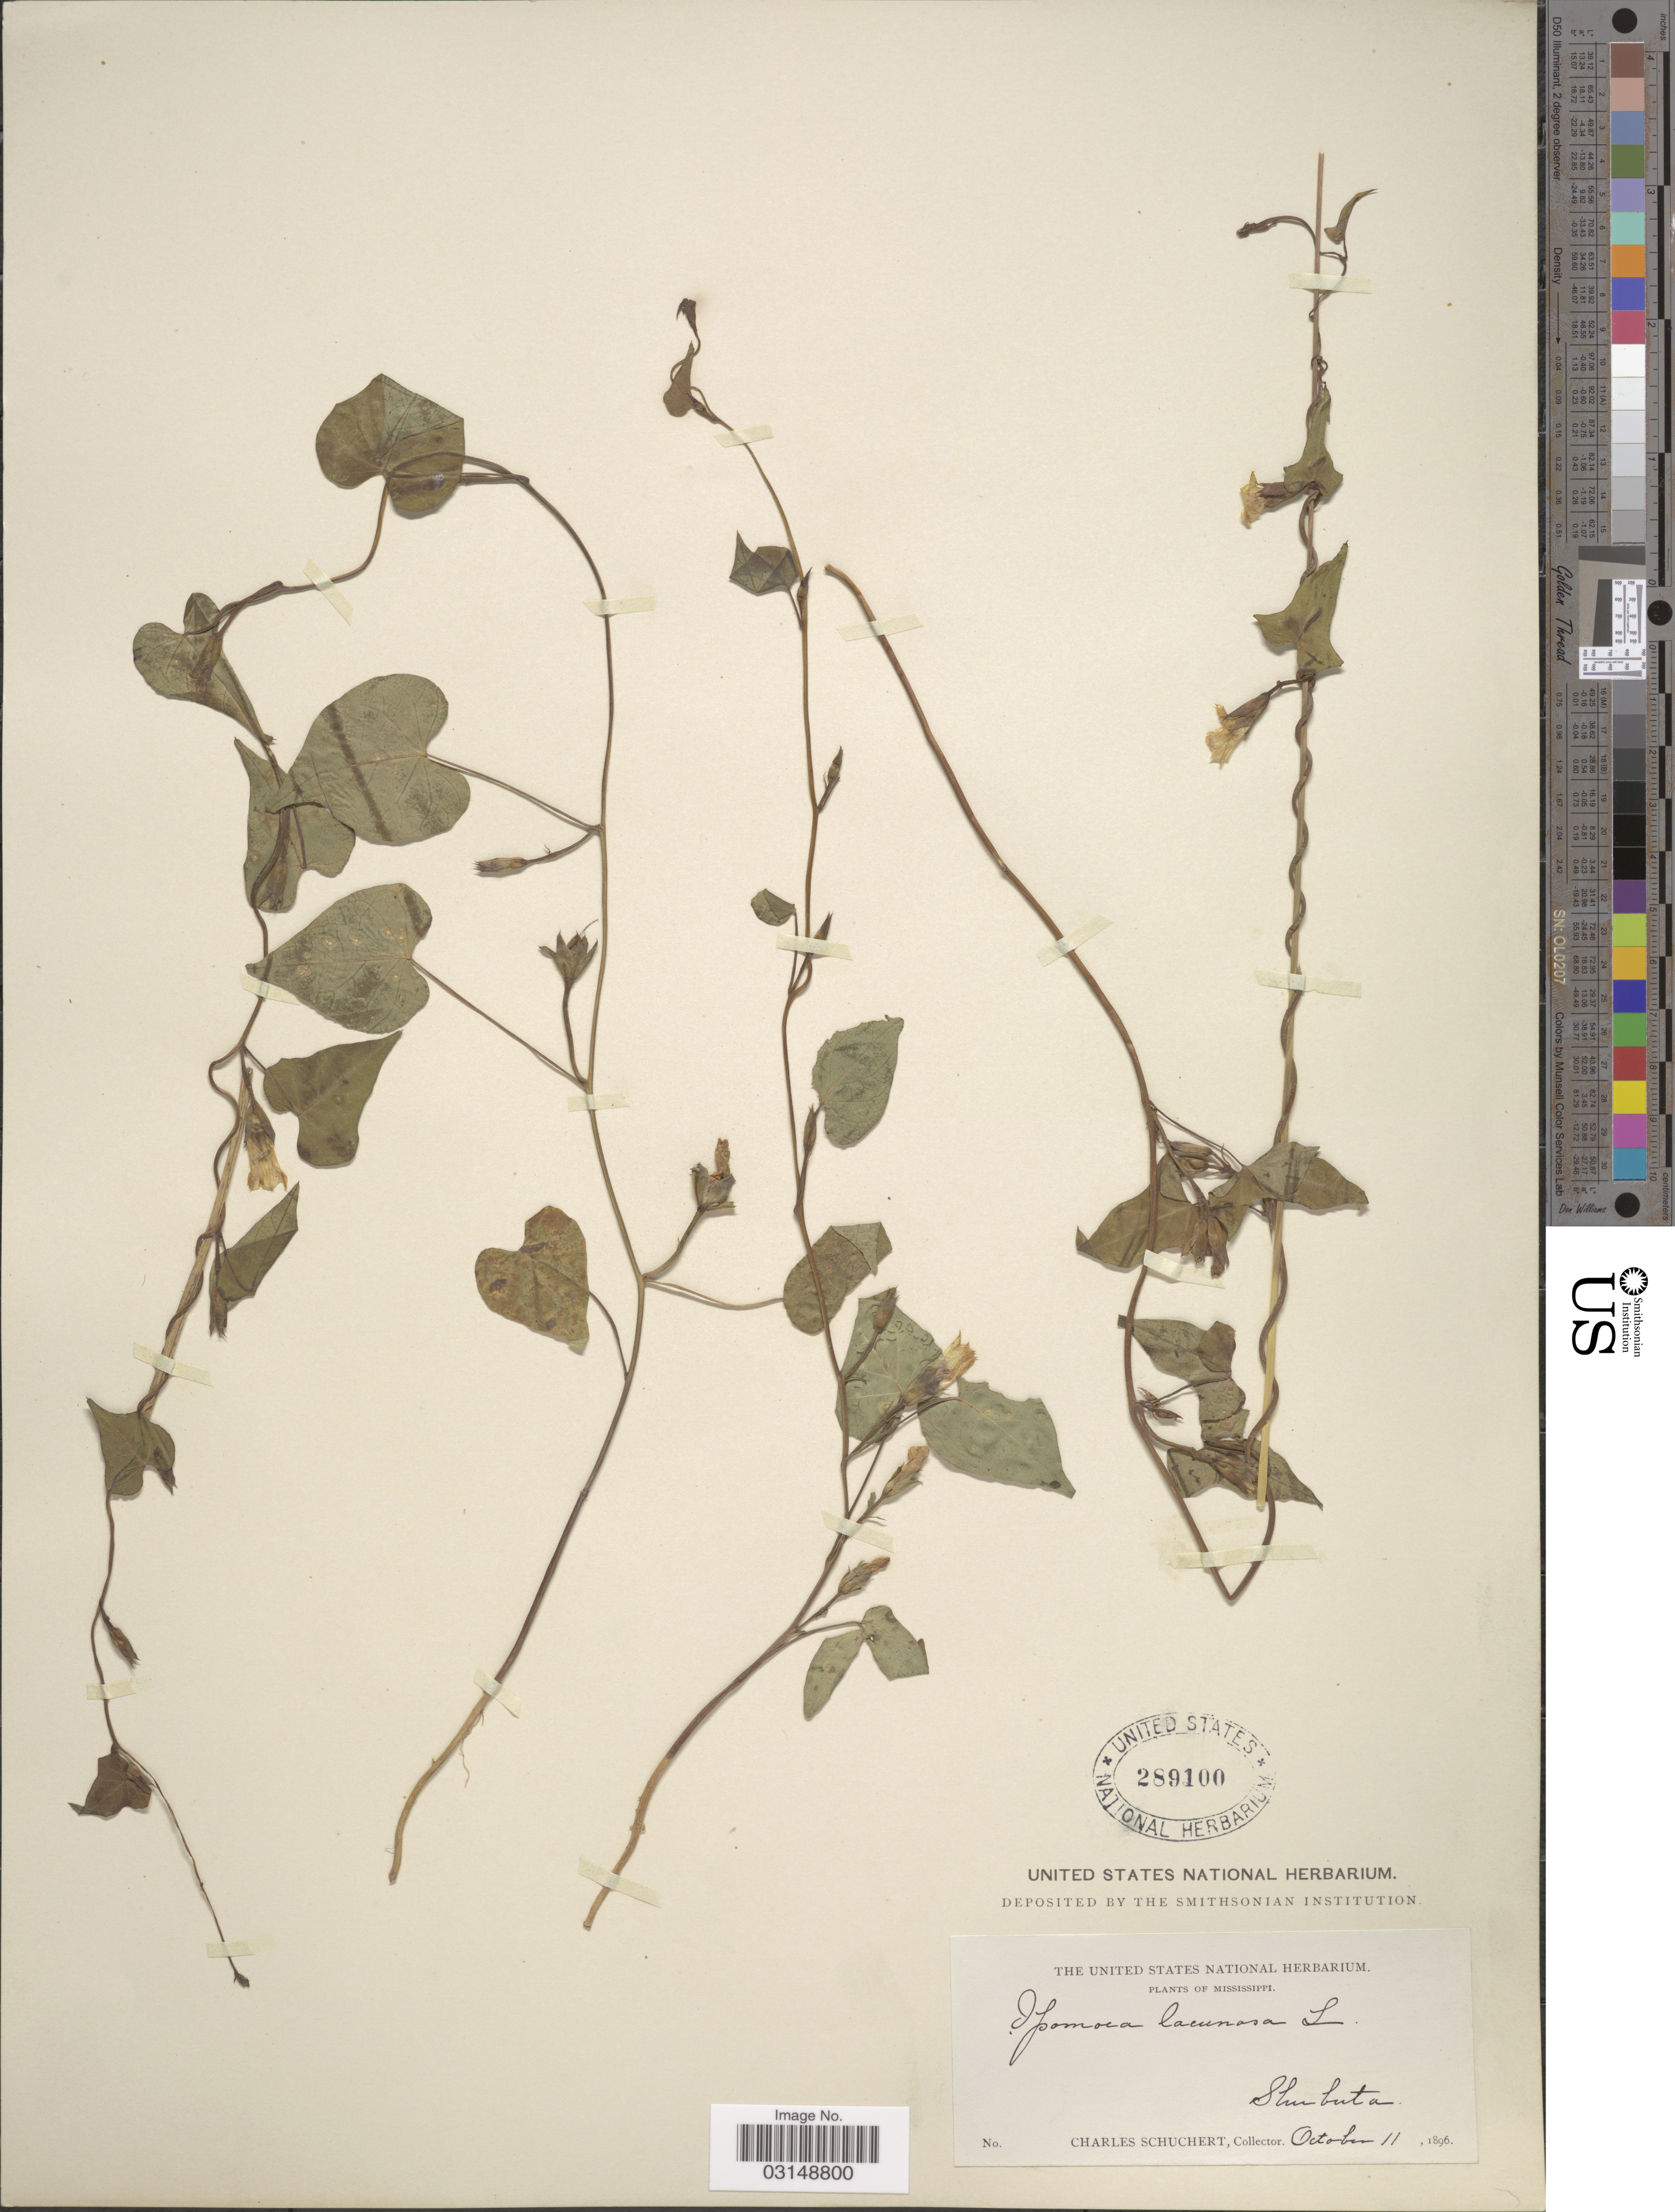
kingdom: Plantae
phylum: Tracheophyta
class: Magnoliopsida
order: Solanales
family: Convolvulaceae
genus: Ipomoea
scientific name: Ipomoea lacunosa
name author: L.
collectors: C. Schuchert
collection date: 1896-10-11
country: United States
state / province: Mississippi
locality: Shubuta.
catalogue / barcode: US 289100